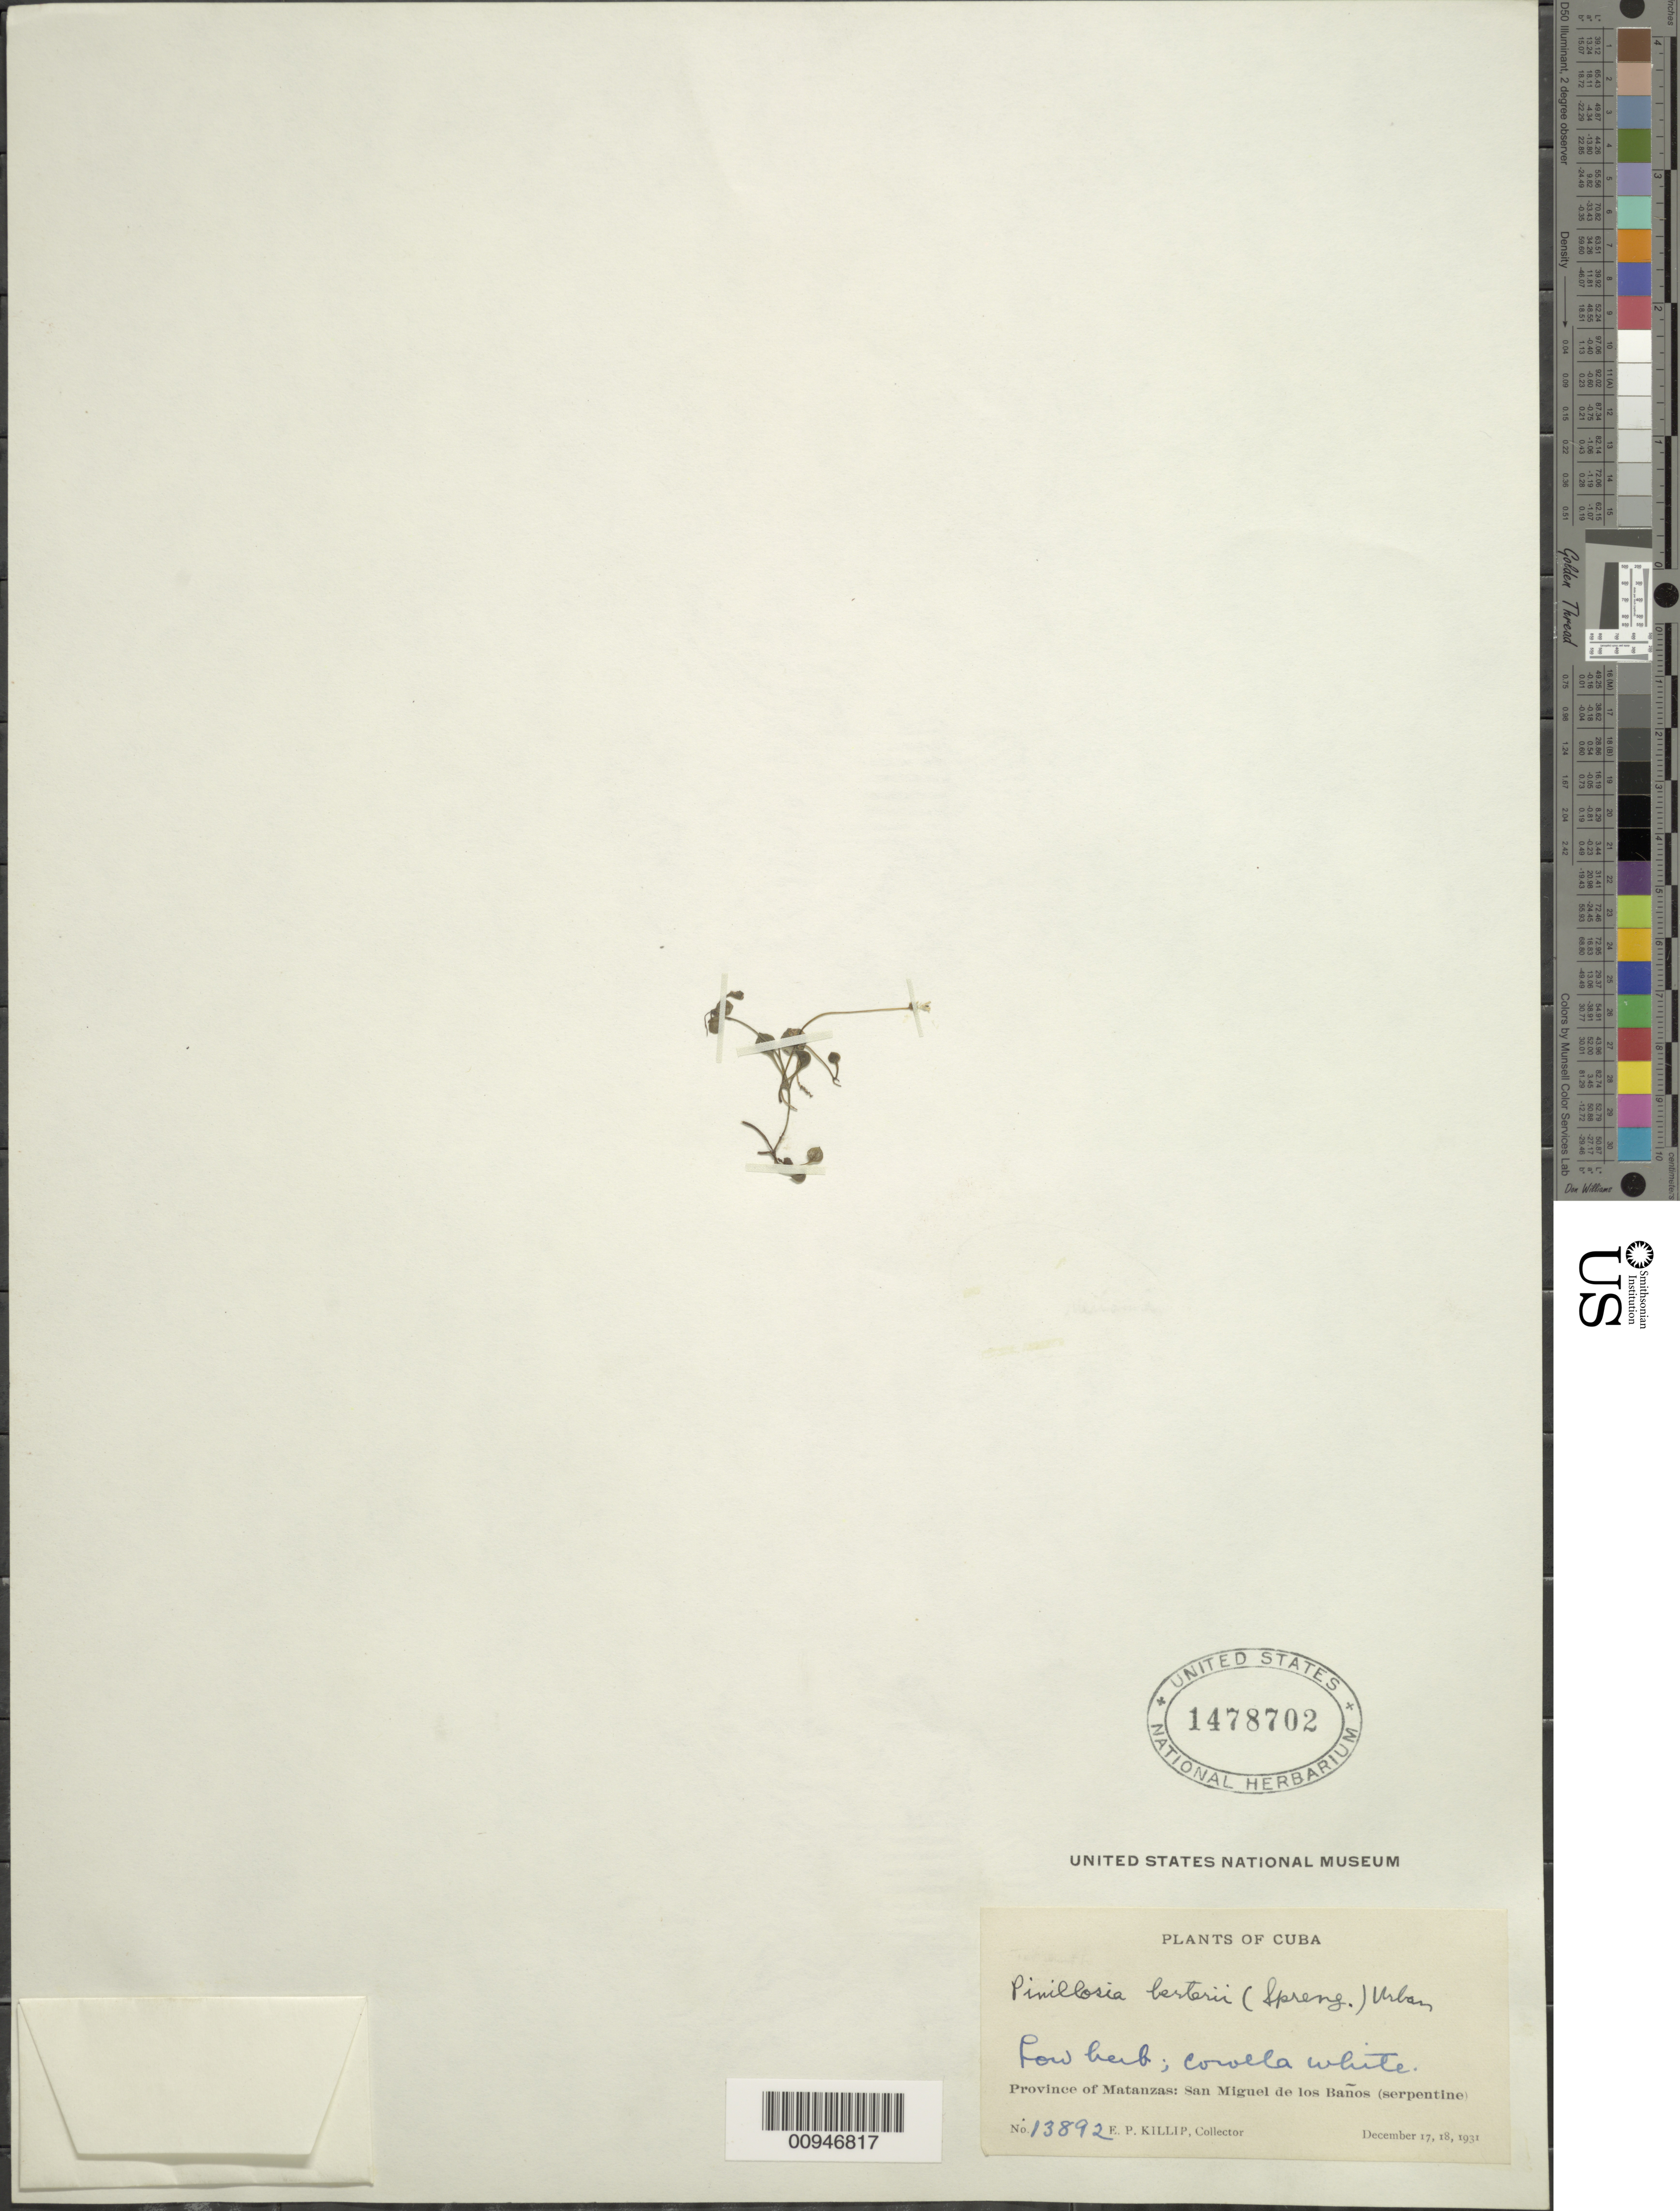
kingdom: Plantae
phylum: Tracheophyta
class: Magnoliopsida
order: Asterales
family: Asteraceae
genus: Pinillosia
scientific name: Pinillosia berteri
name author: (Spreng.) Urb.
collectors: E. P. Killip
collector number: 13892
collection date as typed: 17 Dec 1931 to 18 Dec 1931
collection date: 1931-12-17/1931-12-18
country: Cuba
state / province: Matanzas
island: Cuba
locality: San Miguel de los Baños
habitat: Serpentine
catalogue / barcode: US 1478702